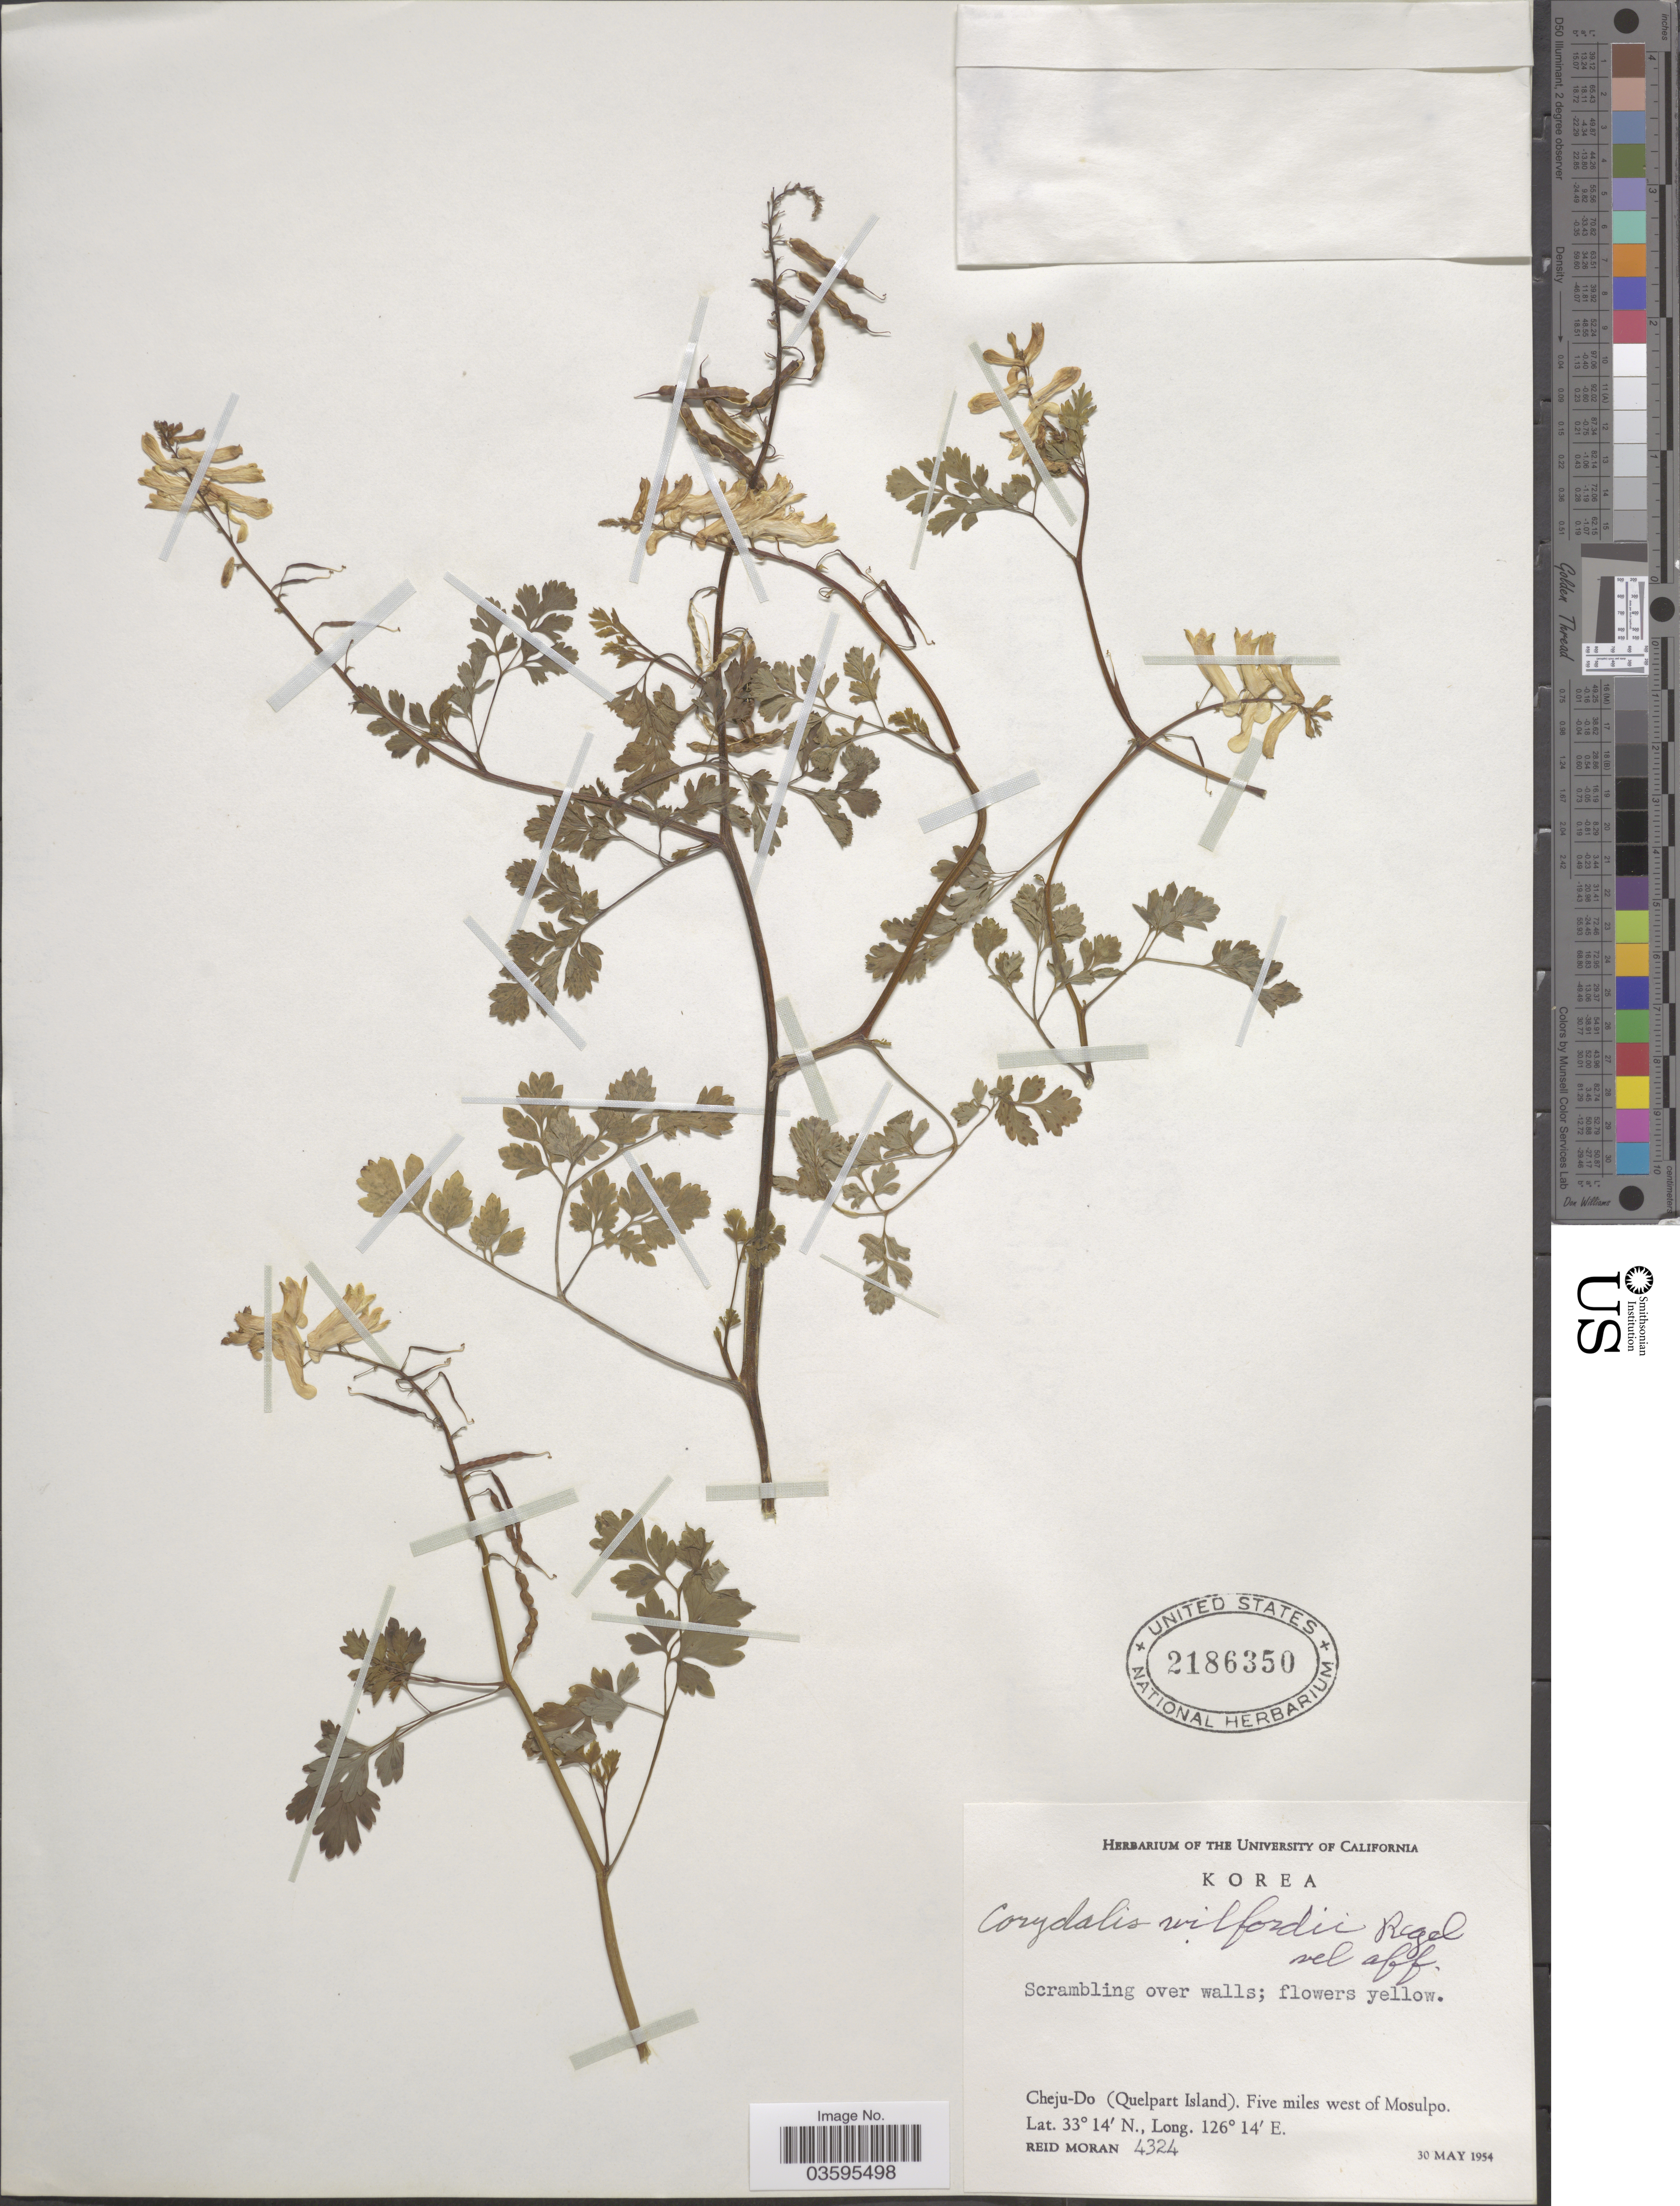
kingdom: Plantae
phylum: Tracheophyta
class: Magnoliopsida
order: Ranunculales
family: Papaveraceae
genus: Corydalis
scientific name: Corydalis wilfordii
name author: Regel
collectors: R. Moran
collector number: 4324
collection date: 1954-05-30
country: South Korea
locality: Cheju-Do (Quelpart Island). Five miles west of Mosulpo.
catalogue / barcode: US 2186350